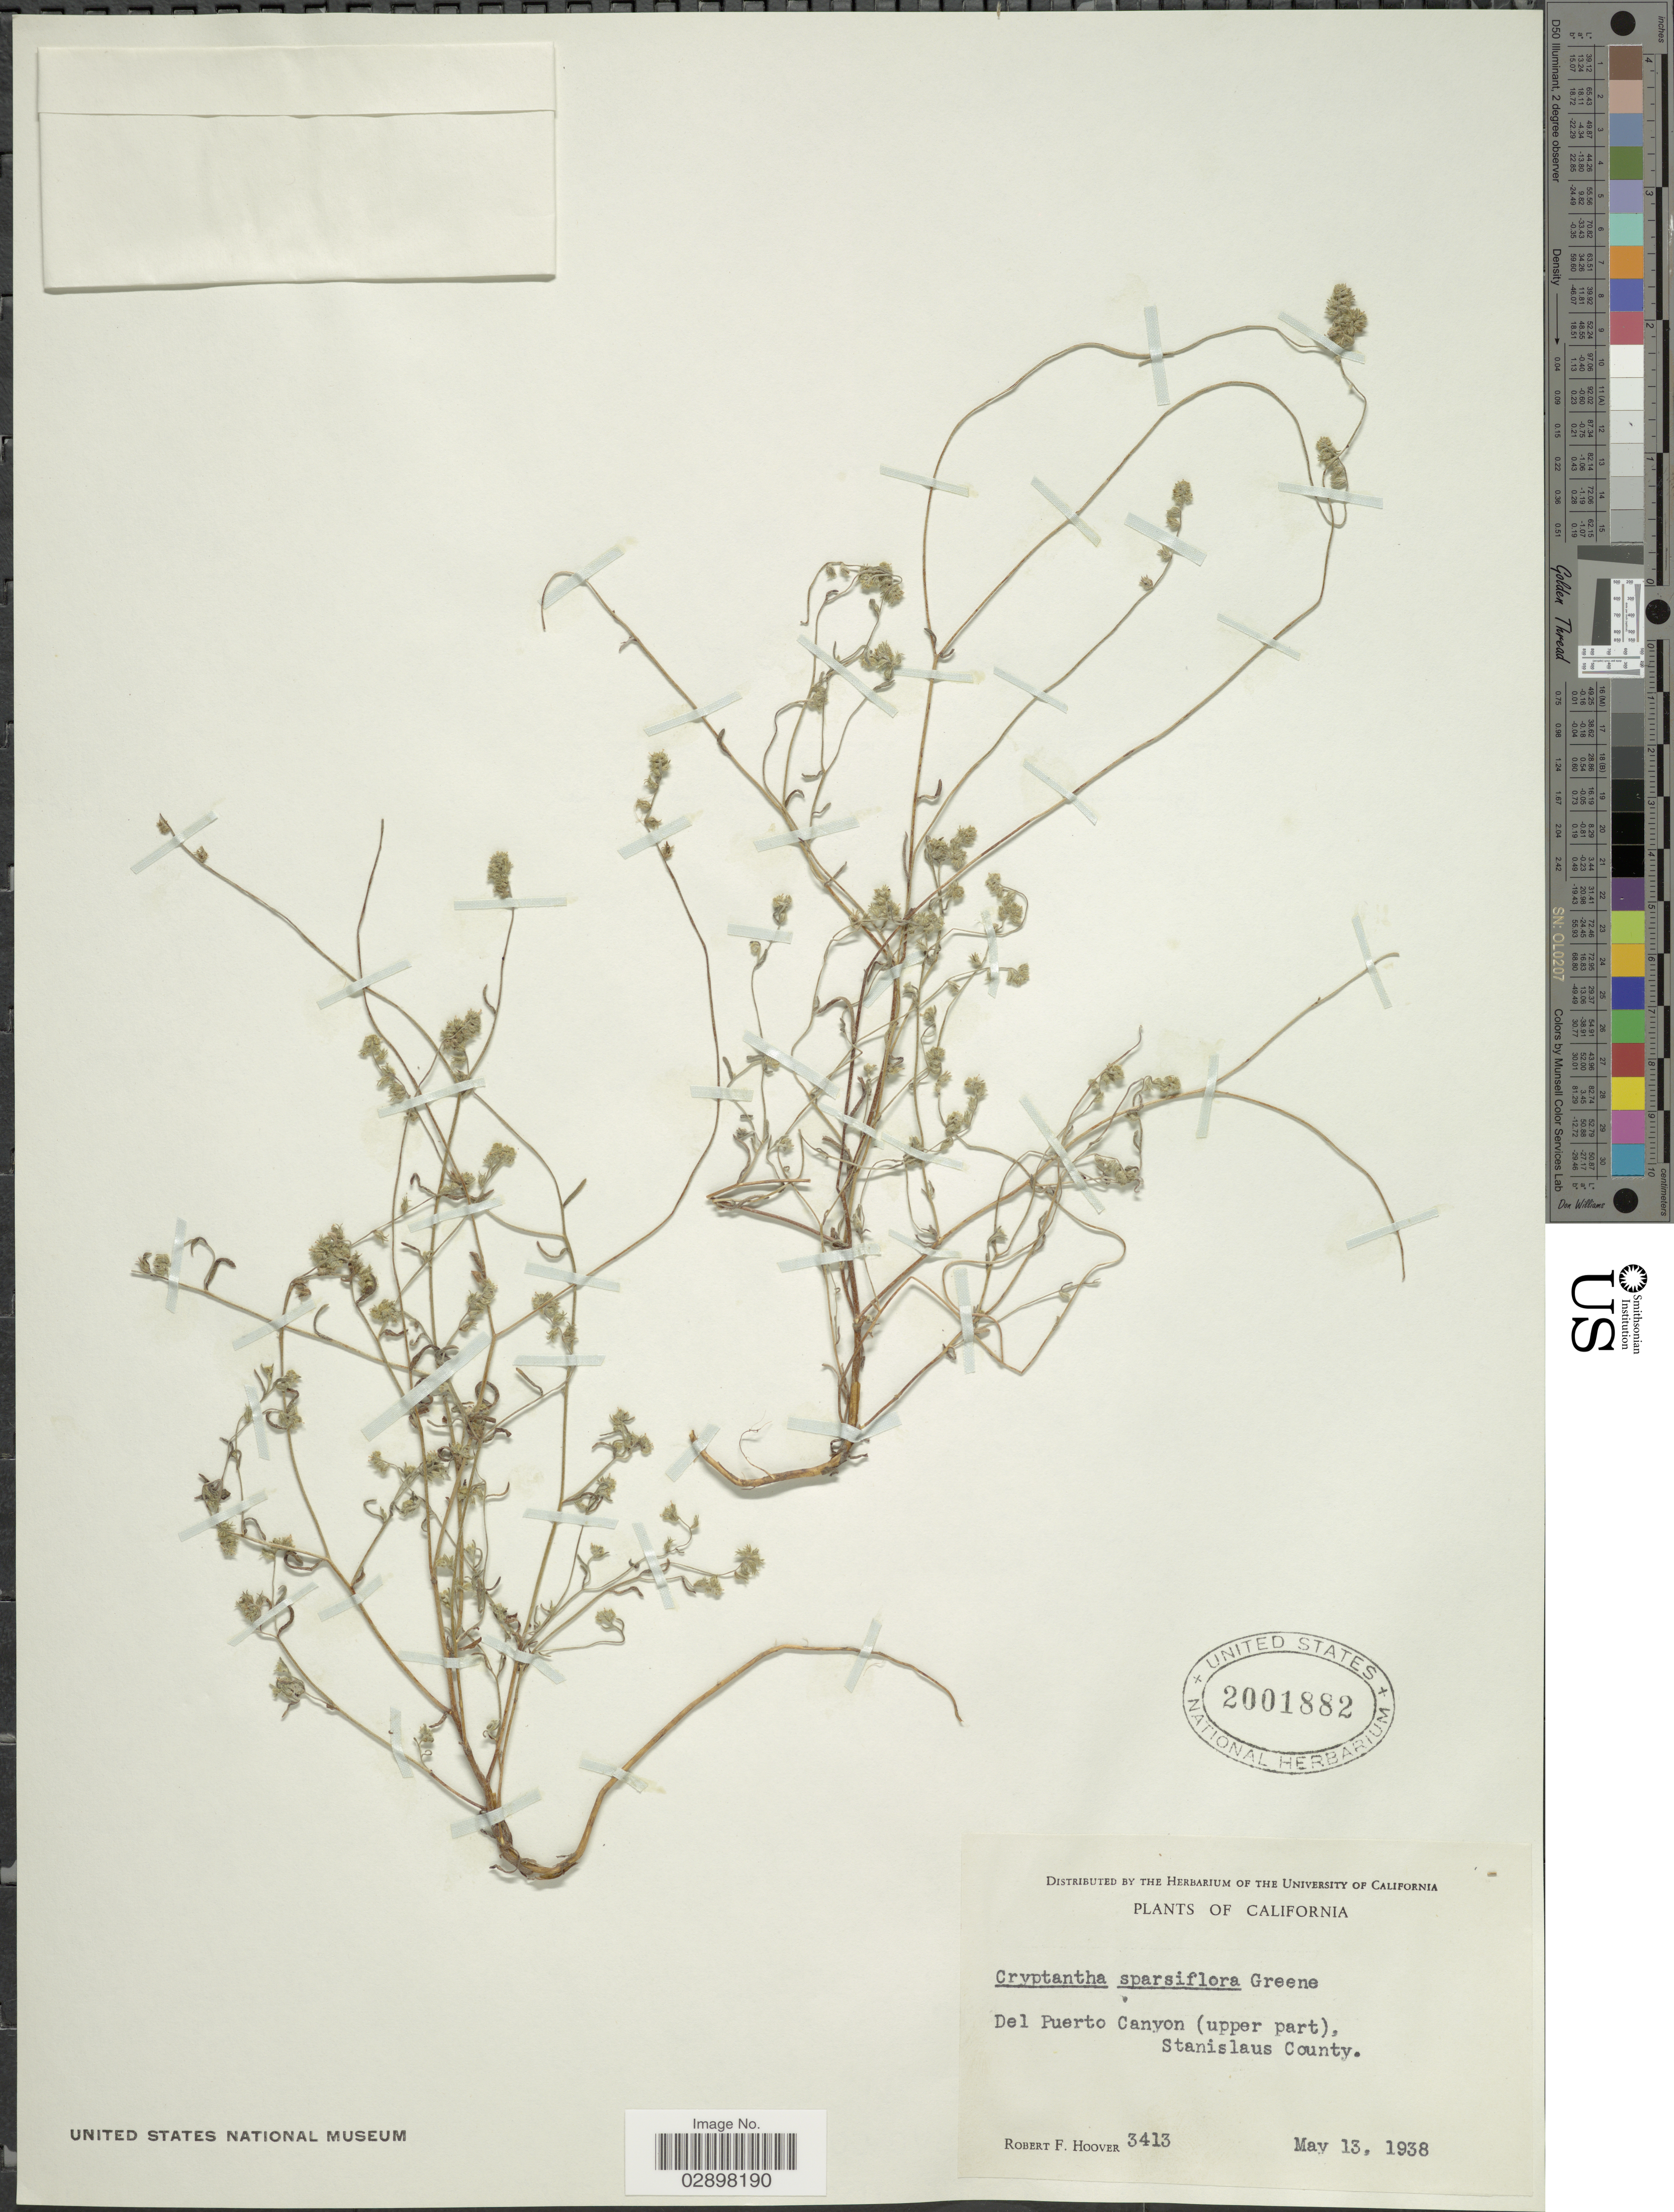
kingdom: Plantae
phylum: Tracheophyta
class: Magnoliopsida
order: Boraginales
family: Boraginaceae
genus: Cryptantha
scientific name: Cryptantha sparsiflora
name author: (S.W. Greene) S.W. Greene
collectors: R. F. Hoover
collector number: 3413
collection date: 1938-05-13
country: United States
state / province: California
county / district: Stanislaus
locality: Del Puerto Canyon (upper part), Stanislaus County.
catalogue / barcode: US 2001882